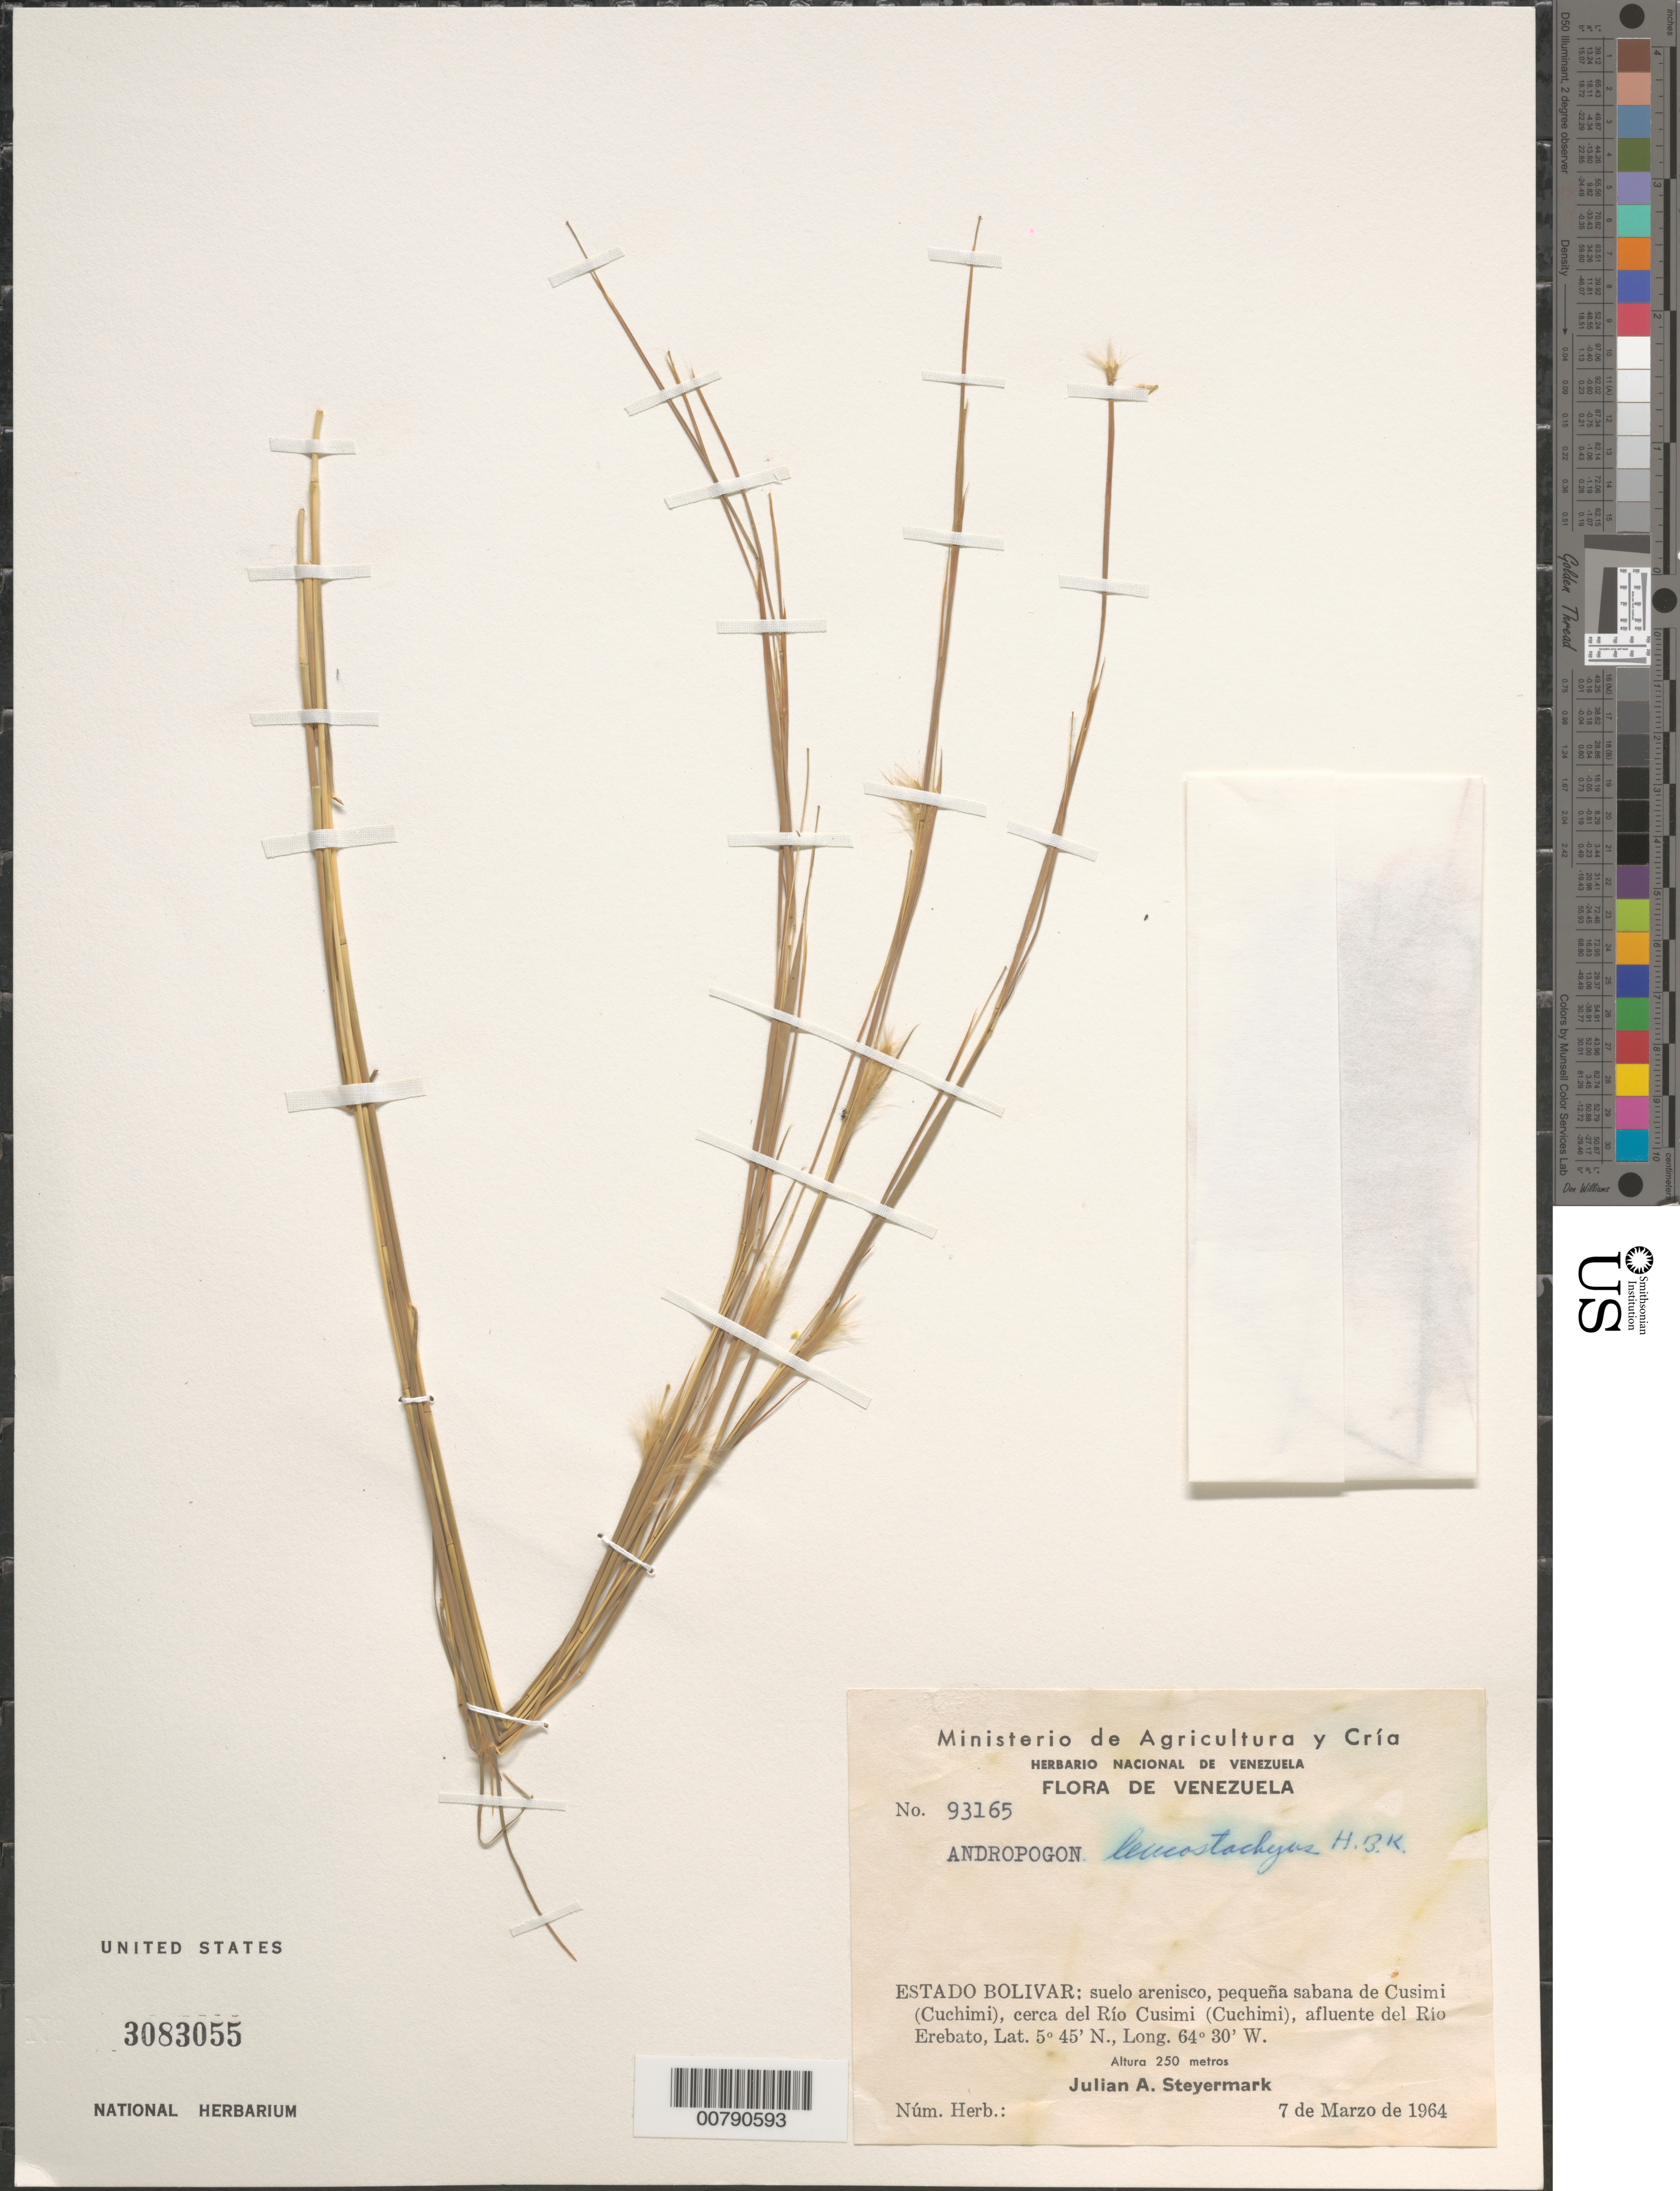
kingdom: Plantae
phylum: Tracheophyta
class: Liliopsida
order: Poales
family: Poaceae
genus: Andropogon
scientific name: Andropogon leucostachyus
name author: Kunth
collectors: J. Steyermark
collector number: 93165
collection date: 1964-03-07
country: Venezuela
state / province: Bolivar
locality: Suelo arenisco, pequeña sabana de Cusimi (Cuchimi), cerca del Río Cusimi (Cuchimi), afluente del Río Erebato.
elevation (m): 250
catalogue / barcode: US 3083055